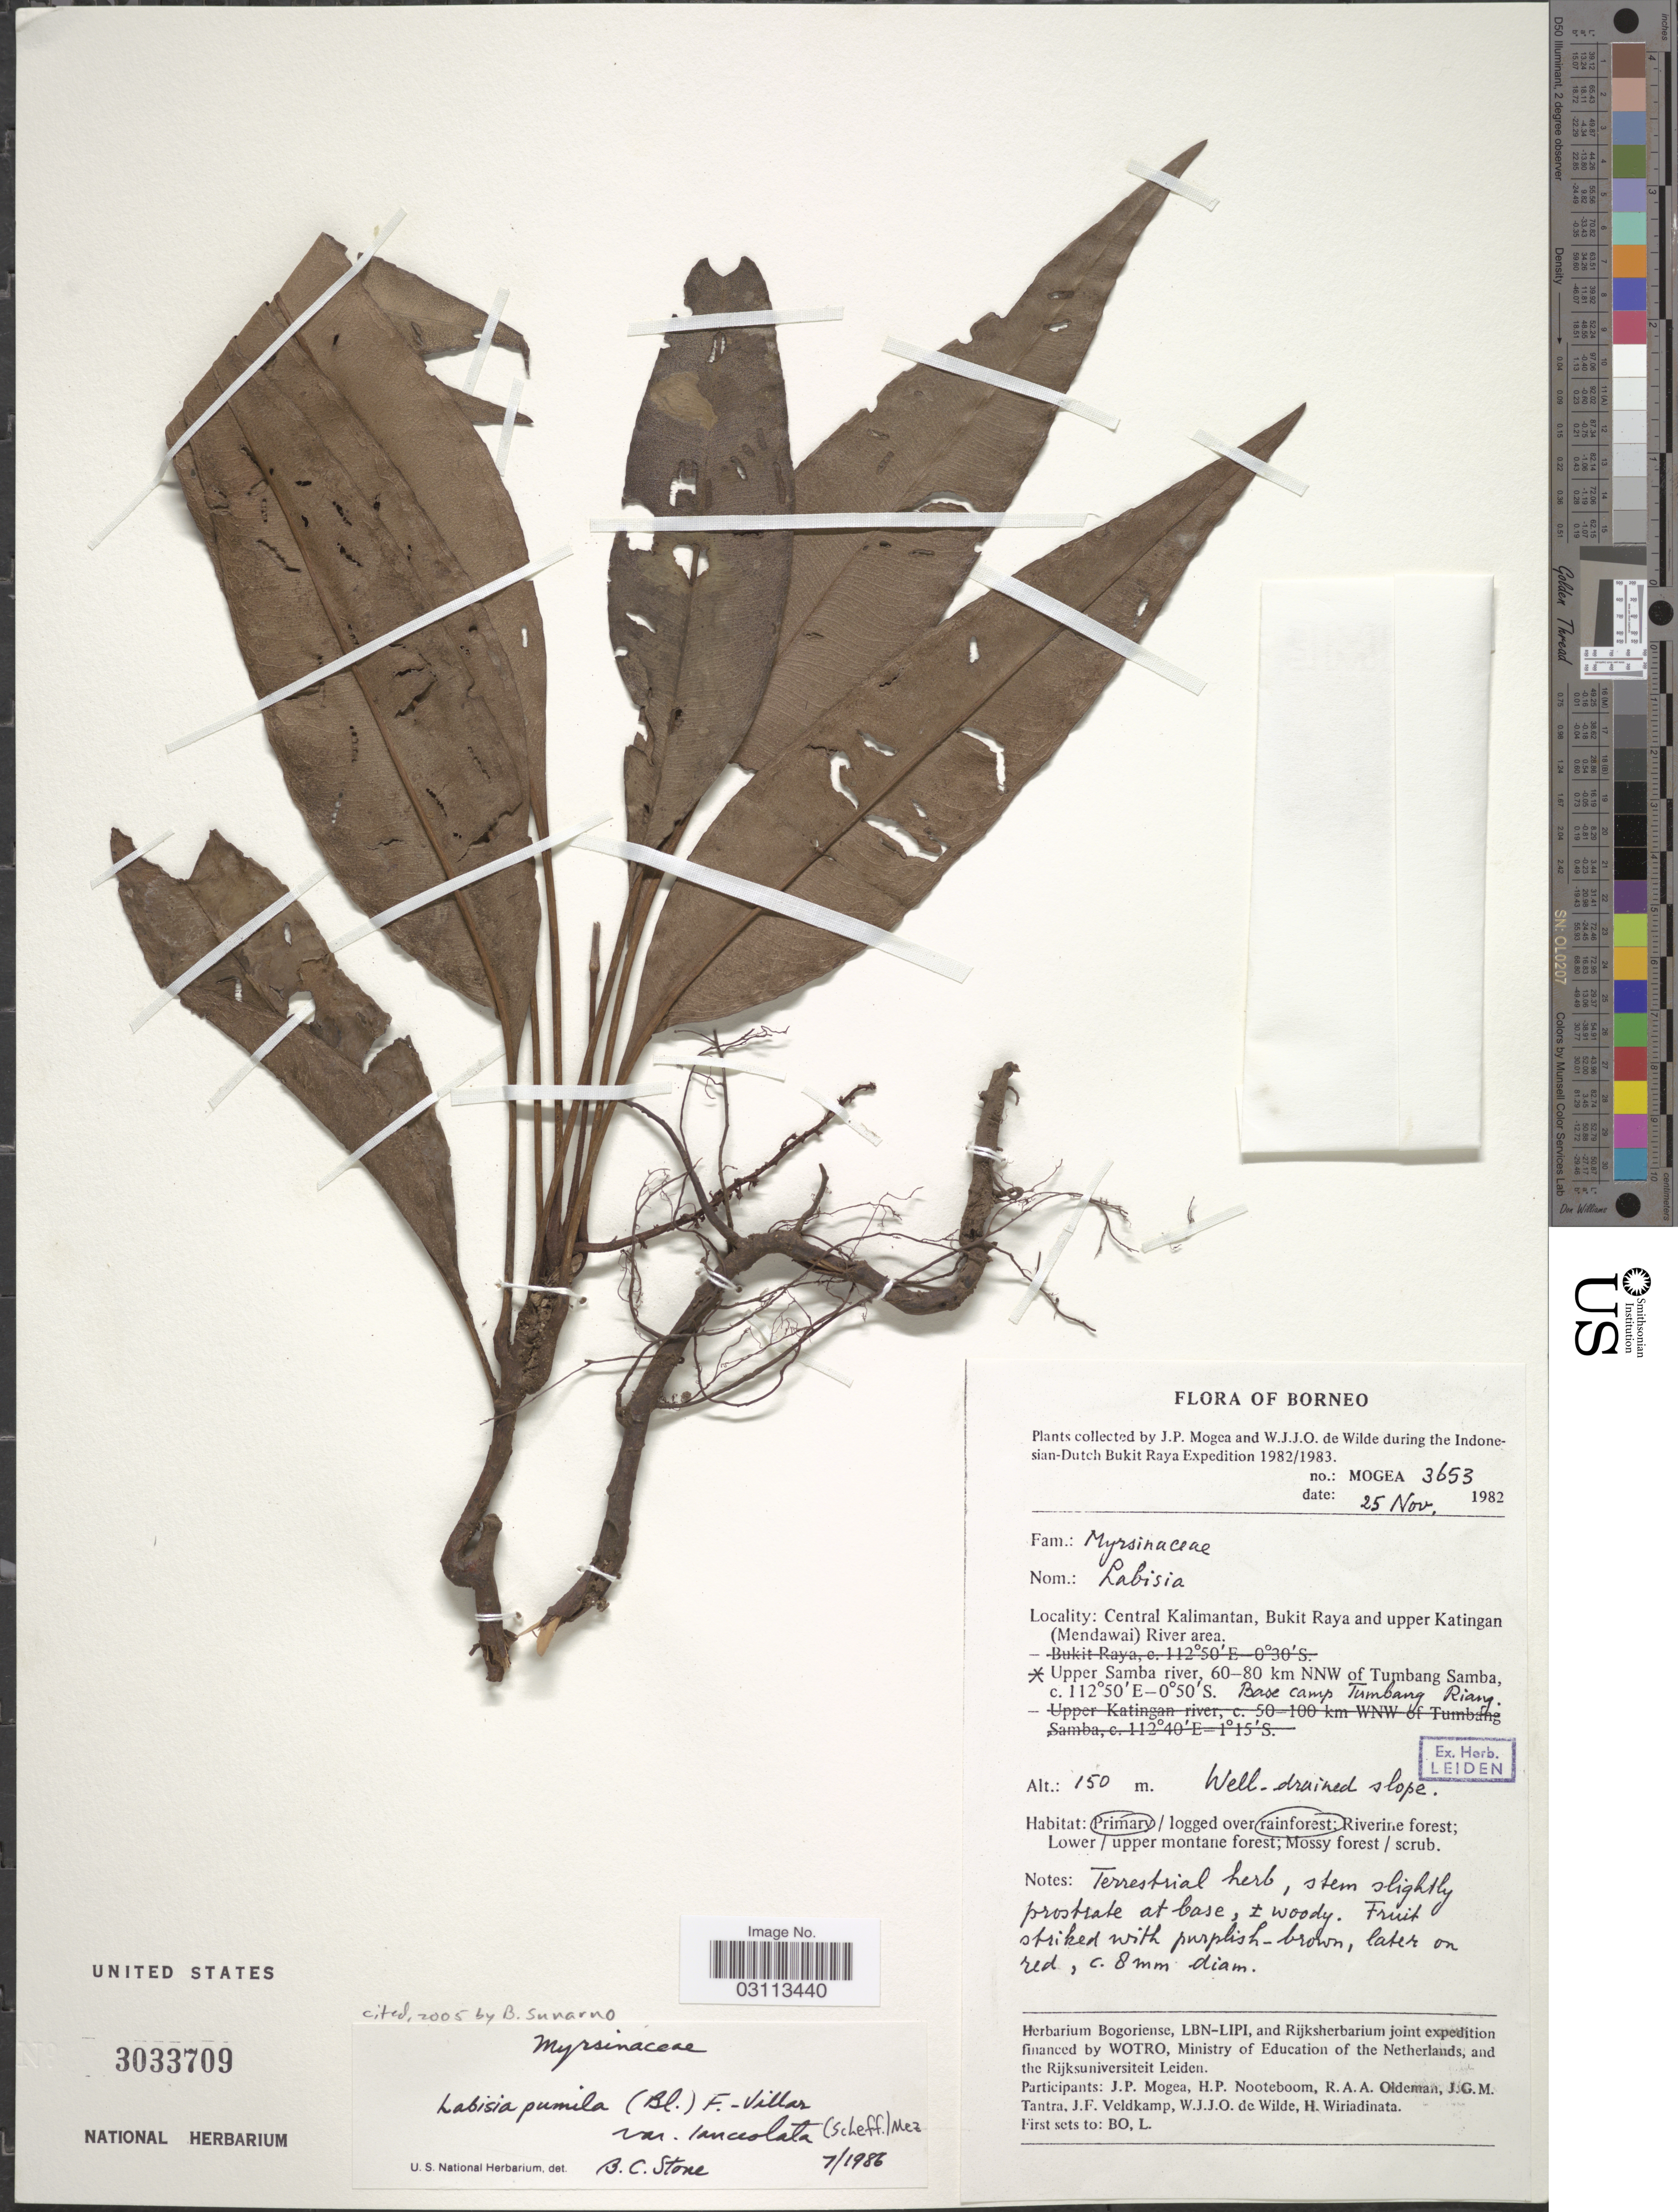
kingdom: Plantae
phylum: Tracheophyta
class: Magnoliopsida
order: Ericales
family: Primulaceae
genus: Labisia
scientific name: Labisia pumila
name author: (Blume) Fern.-Vill.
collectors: J. Mogea & W. J. de Wilde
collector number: Mogea 3653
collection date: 1982-11-25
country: Indonesia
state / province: Kalimantan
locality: Borneo. Central Kalimantan, Bukit Raya and upper Katingan (Mendawai) River area. Upper Samba river, 60-80 km NNW of Tumbang Samba. Base camp Tumbang Riang.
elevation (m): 150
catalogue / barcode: US 3033709